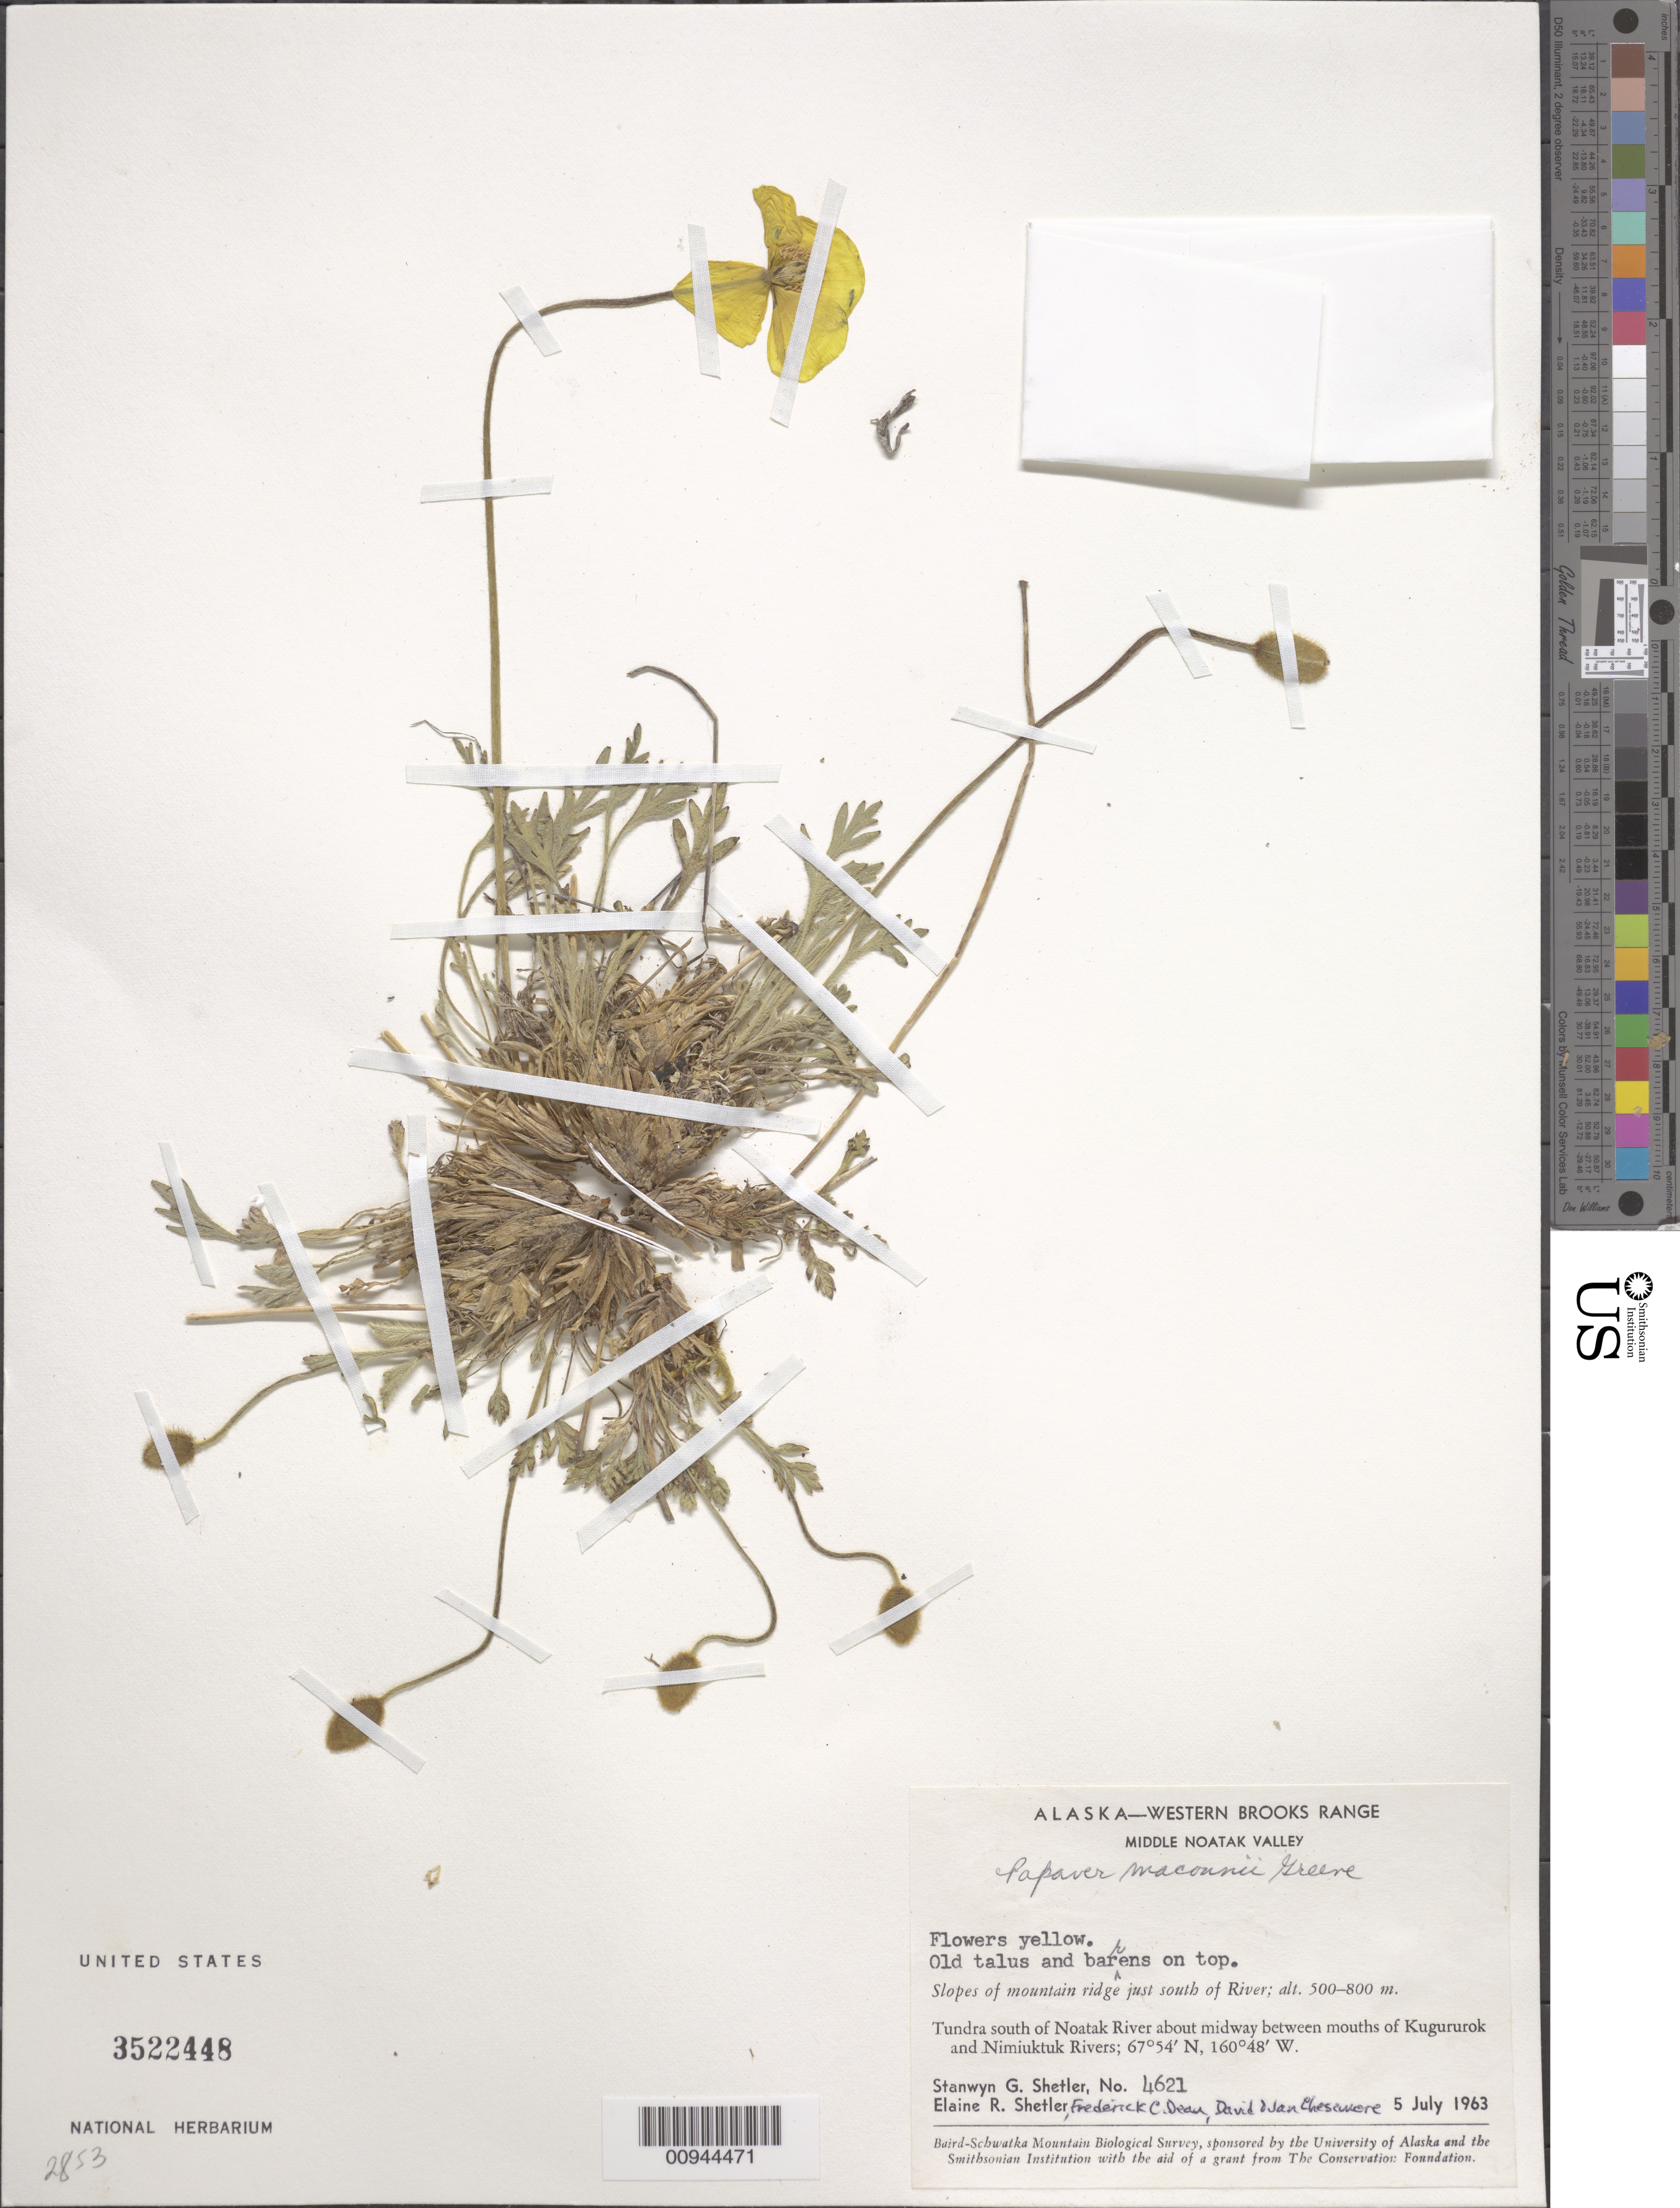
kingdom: Plantae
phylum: Tracheophyta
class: Magnoliopsida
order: Ranunculales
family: Papaveraceae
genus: Papaver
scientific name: Papaver macounii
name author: Greene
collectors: S. Shetler, E. R. Shetler, F. C. Dean, D. Chesemore & J. Chesemore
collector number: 4621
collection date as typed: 05 Jul 1963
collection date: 1963-07-05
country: United States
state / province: Alaska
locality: S of Noatak River about midway between mouths of Kugururok and Nimiuktuk Rivers. Western Brooks Range, Middle Noatak Valley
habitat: Tundra. Slopes of mountain ridge just south of River. Old talus and barrens on top.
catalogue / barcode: US 3522448